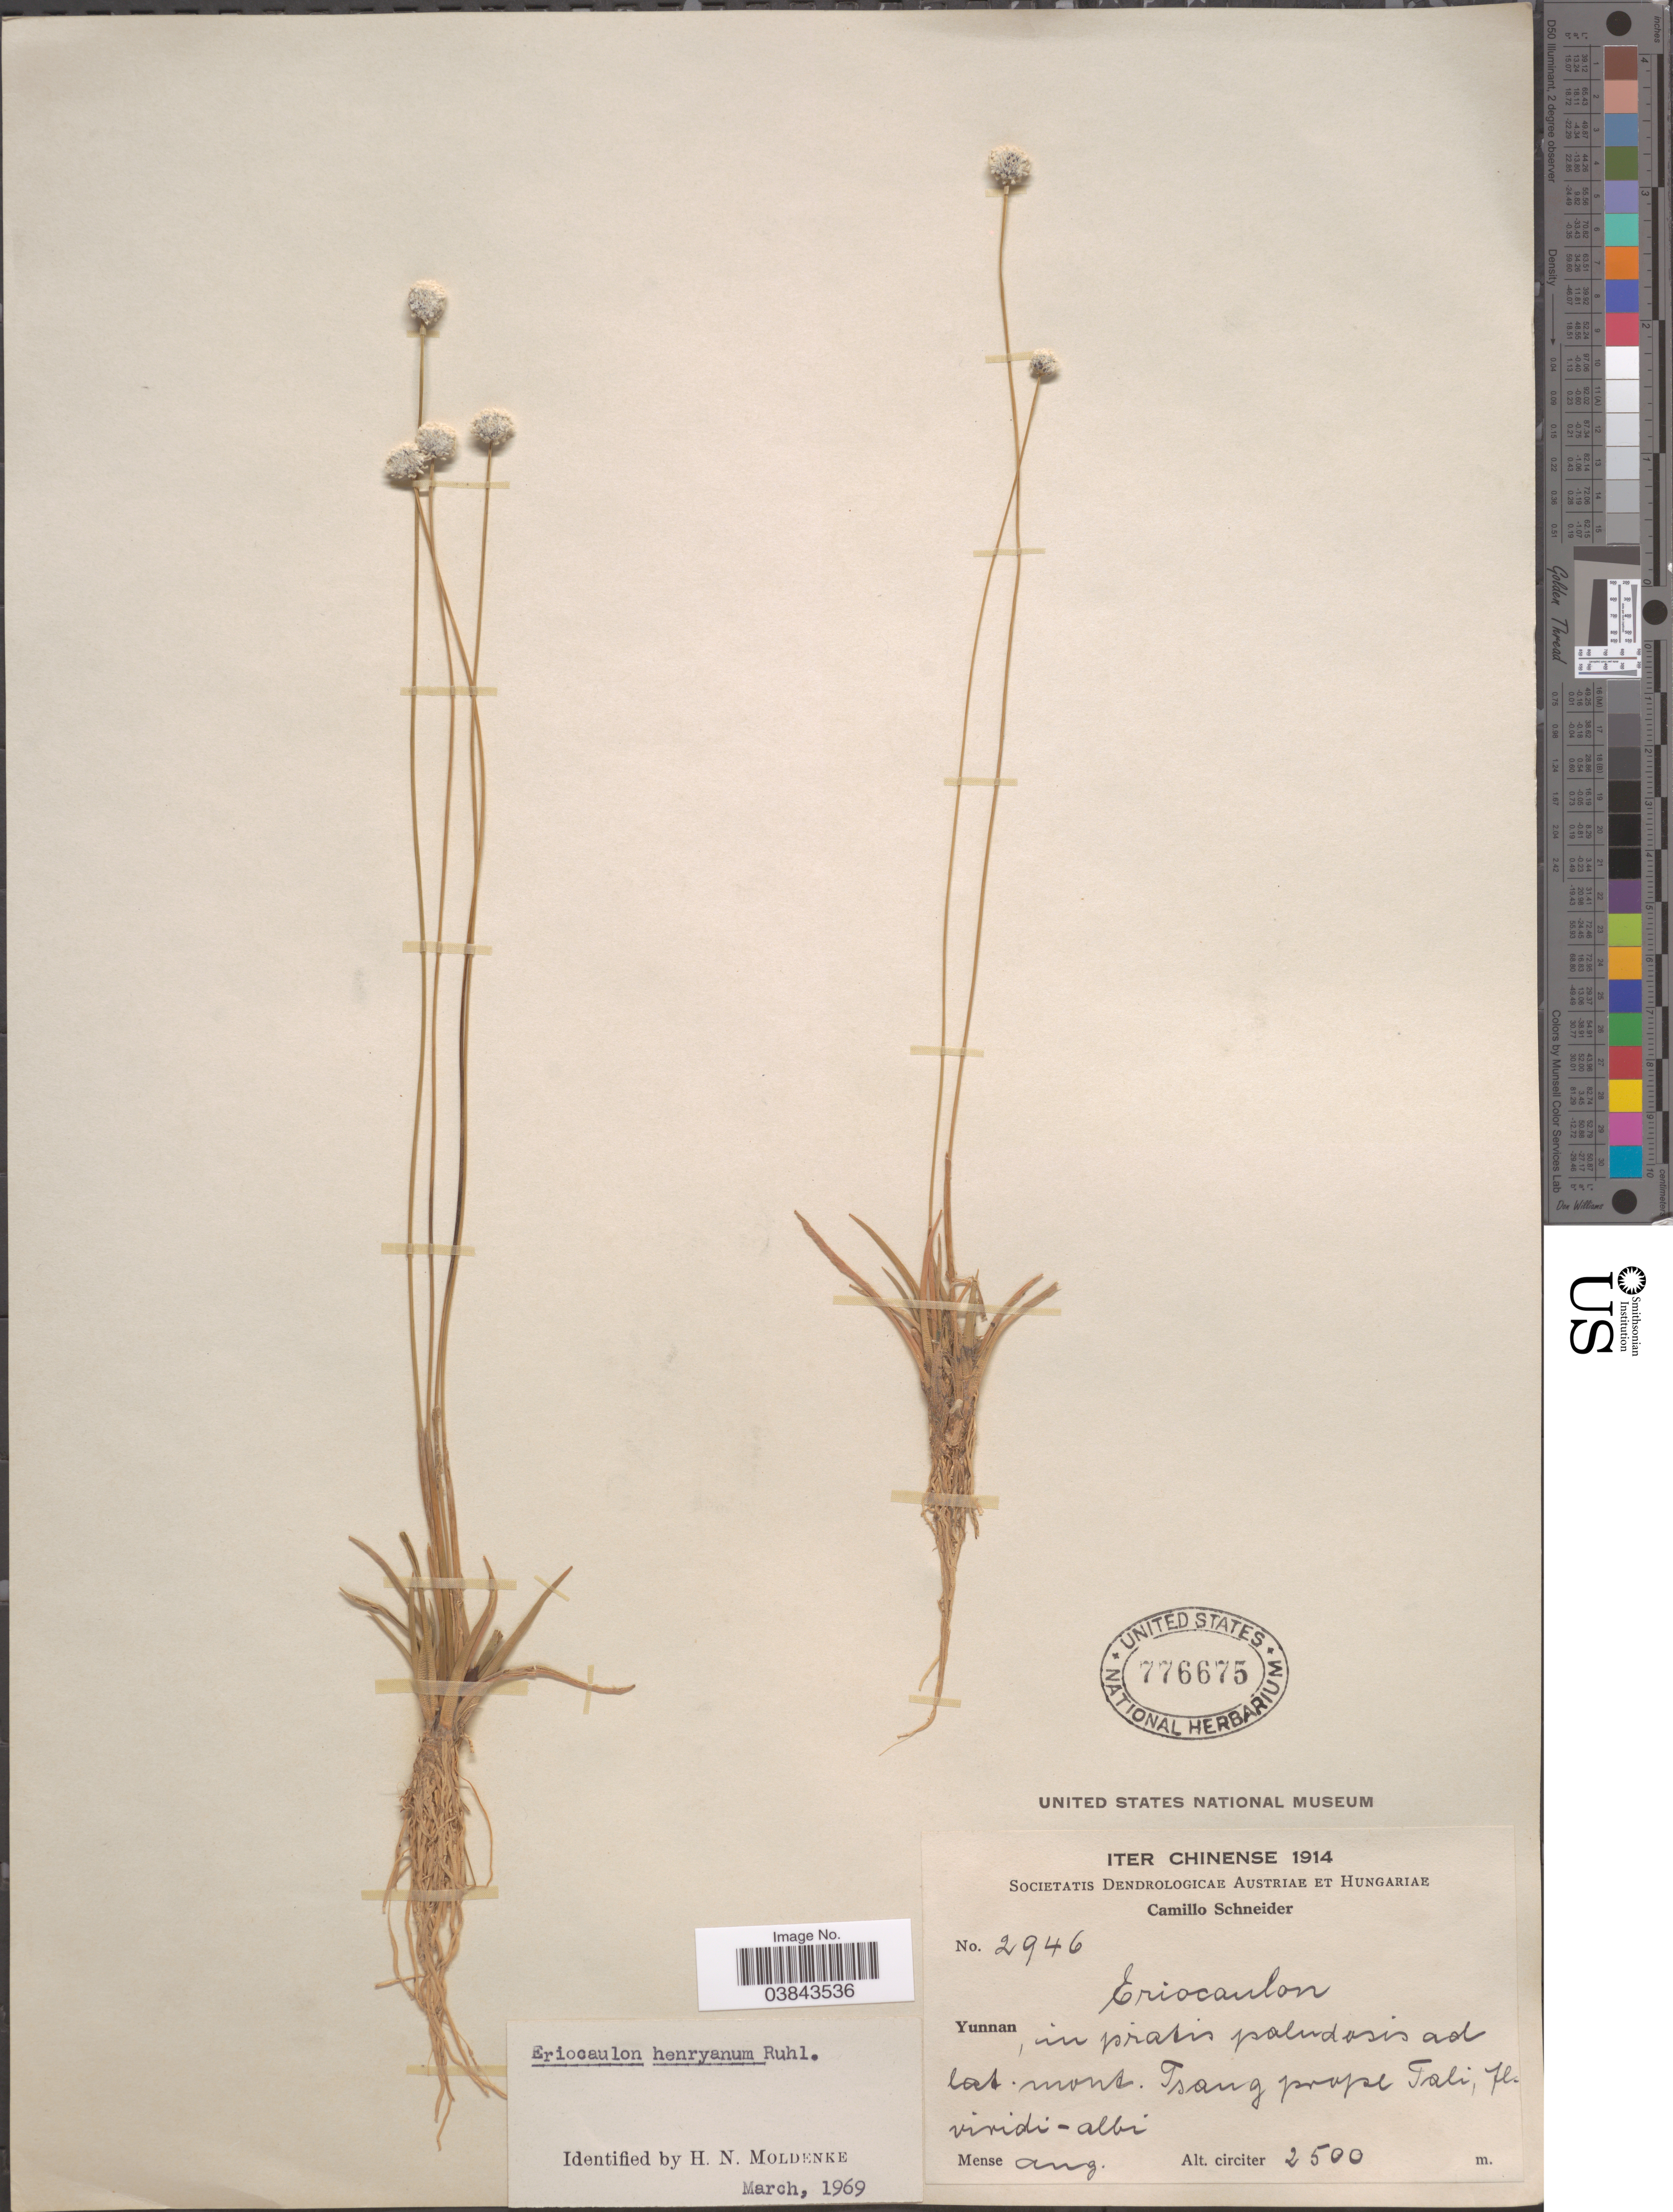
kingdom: Plantae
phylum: Tracheophyta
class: Liliopsida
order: Poales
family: Eriocaulaceae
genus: Eriocaulon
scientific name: Eriocaulon henryanum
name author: Ruhland in Engl.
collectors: C. K. Schneider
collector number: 2946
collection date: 1914-08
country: China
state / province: Yunnan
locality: Iter Chinense. Tsang prope Tali, fl. viridi-albi.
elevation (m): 2500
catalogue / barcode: US 776675